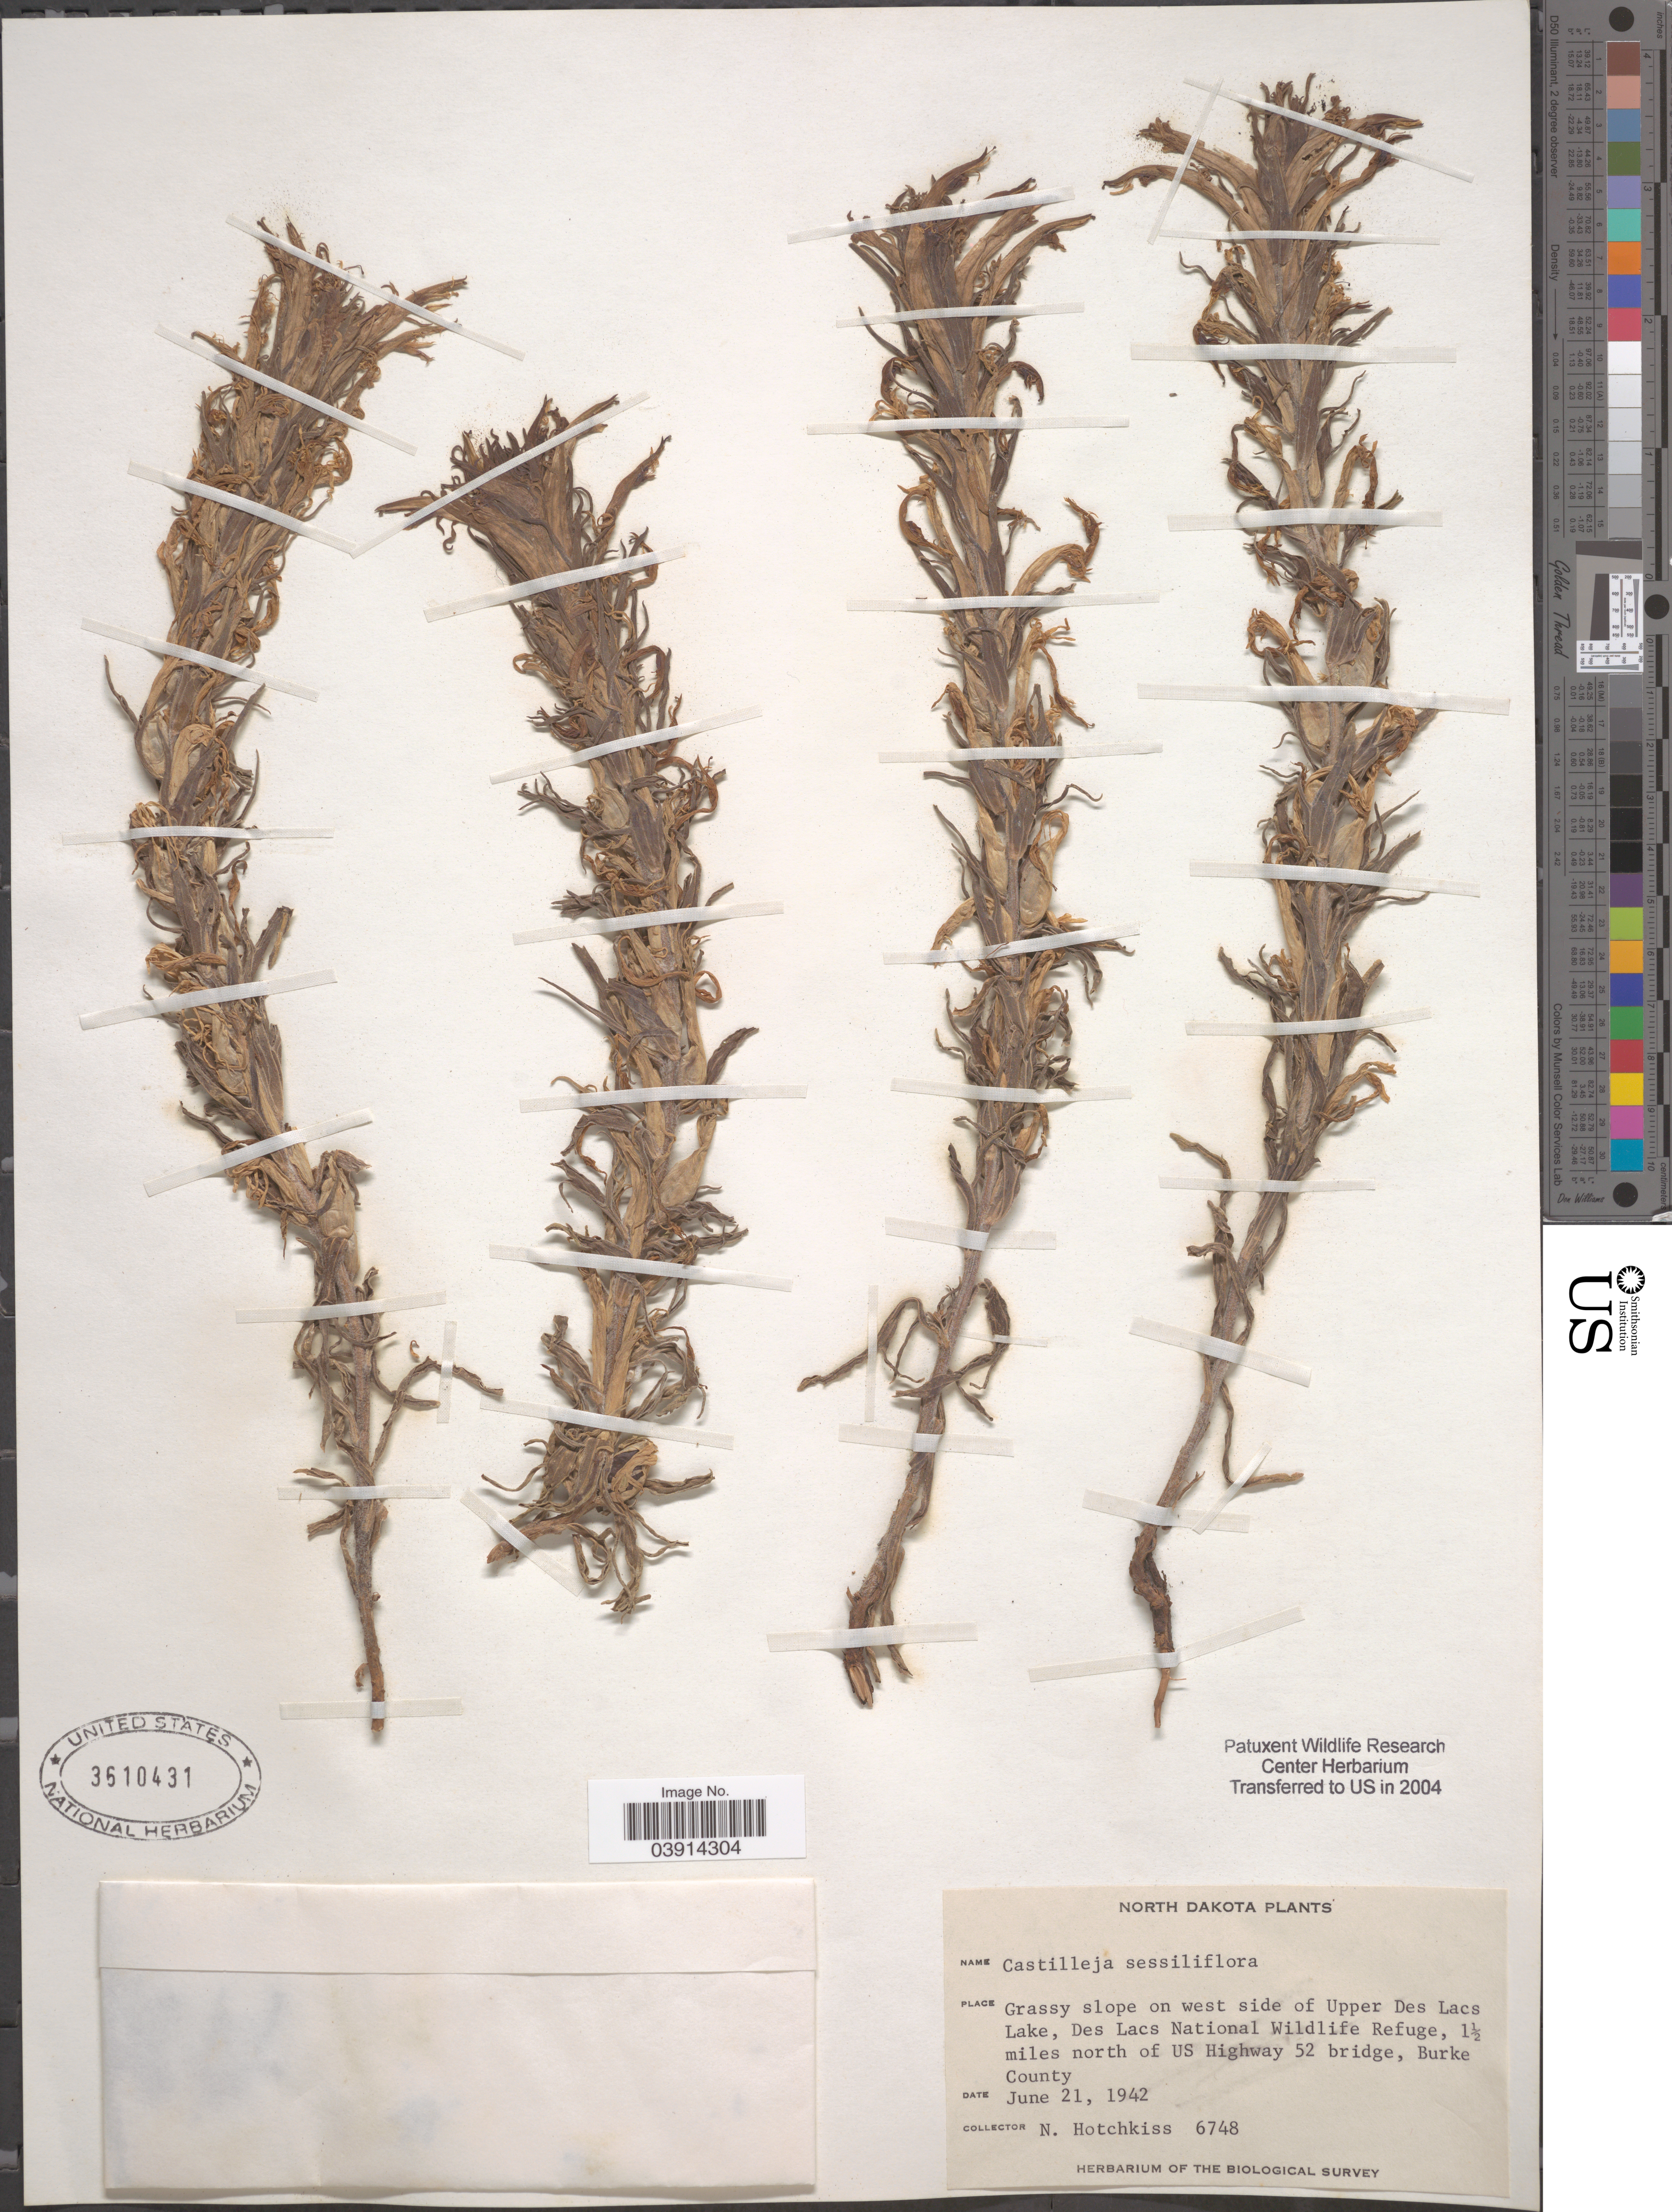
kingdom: Plantae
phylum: Tracheophyta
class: Magnoliopsida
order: Lamiales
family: Orobanchaceae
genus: Castilleja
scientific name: Castilleja sessiliflora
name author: Pursh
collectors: N. Hotchkiss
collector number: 6748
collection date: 1942-06-21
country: United States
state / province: North Dakota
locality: Grassy slope on west side of Upper Des Lacs Lake, Des Lacs National Wildlife Refuge, 1½ miles north of US Highway 52 bridge, Burke County.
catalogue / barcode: US 3610431